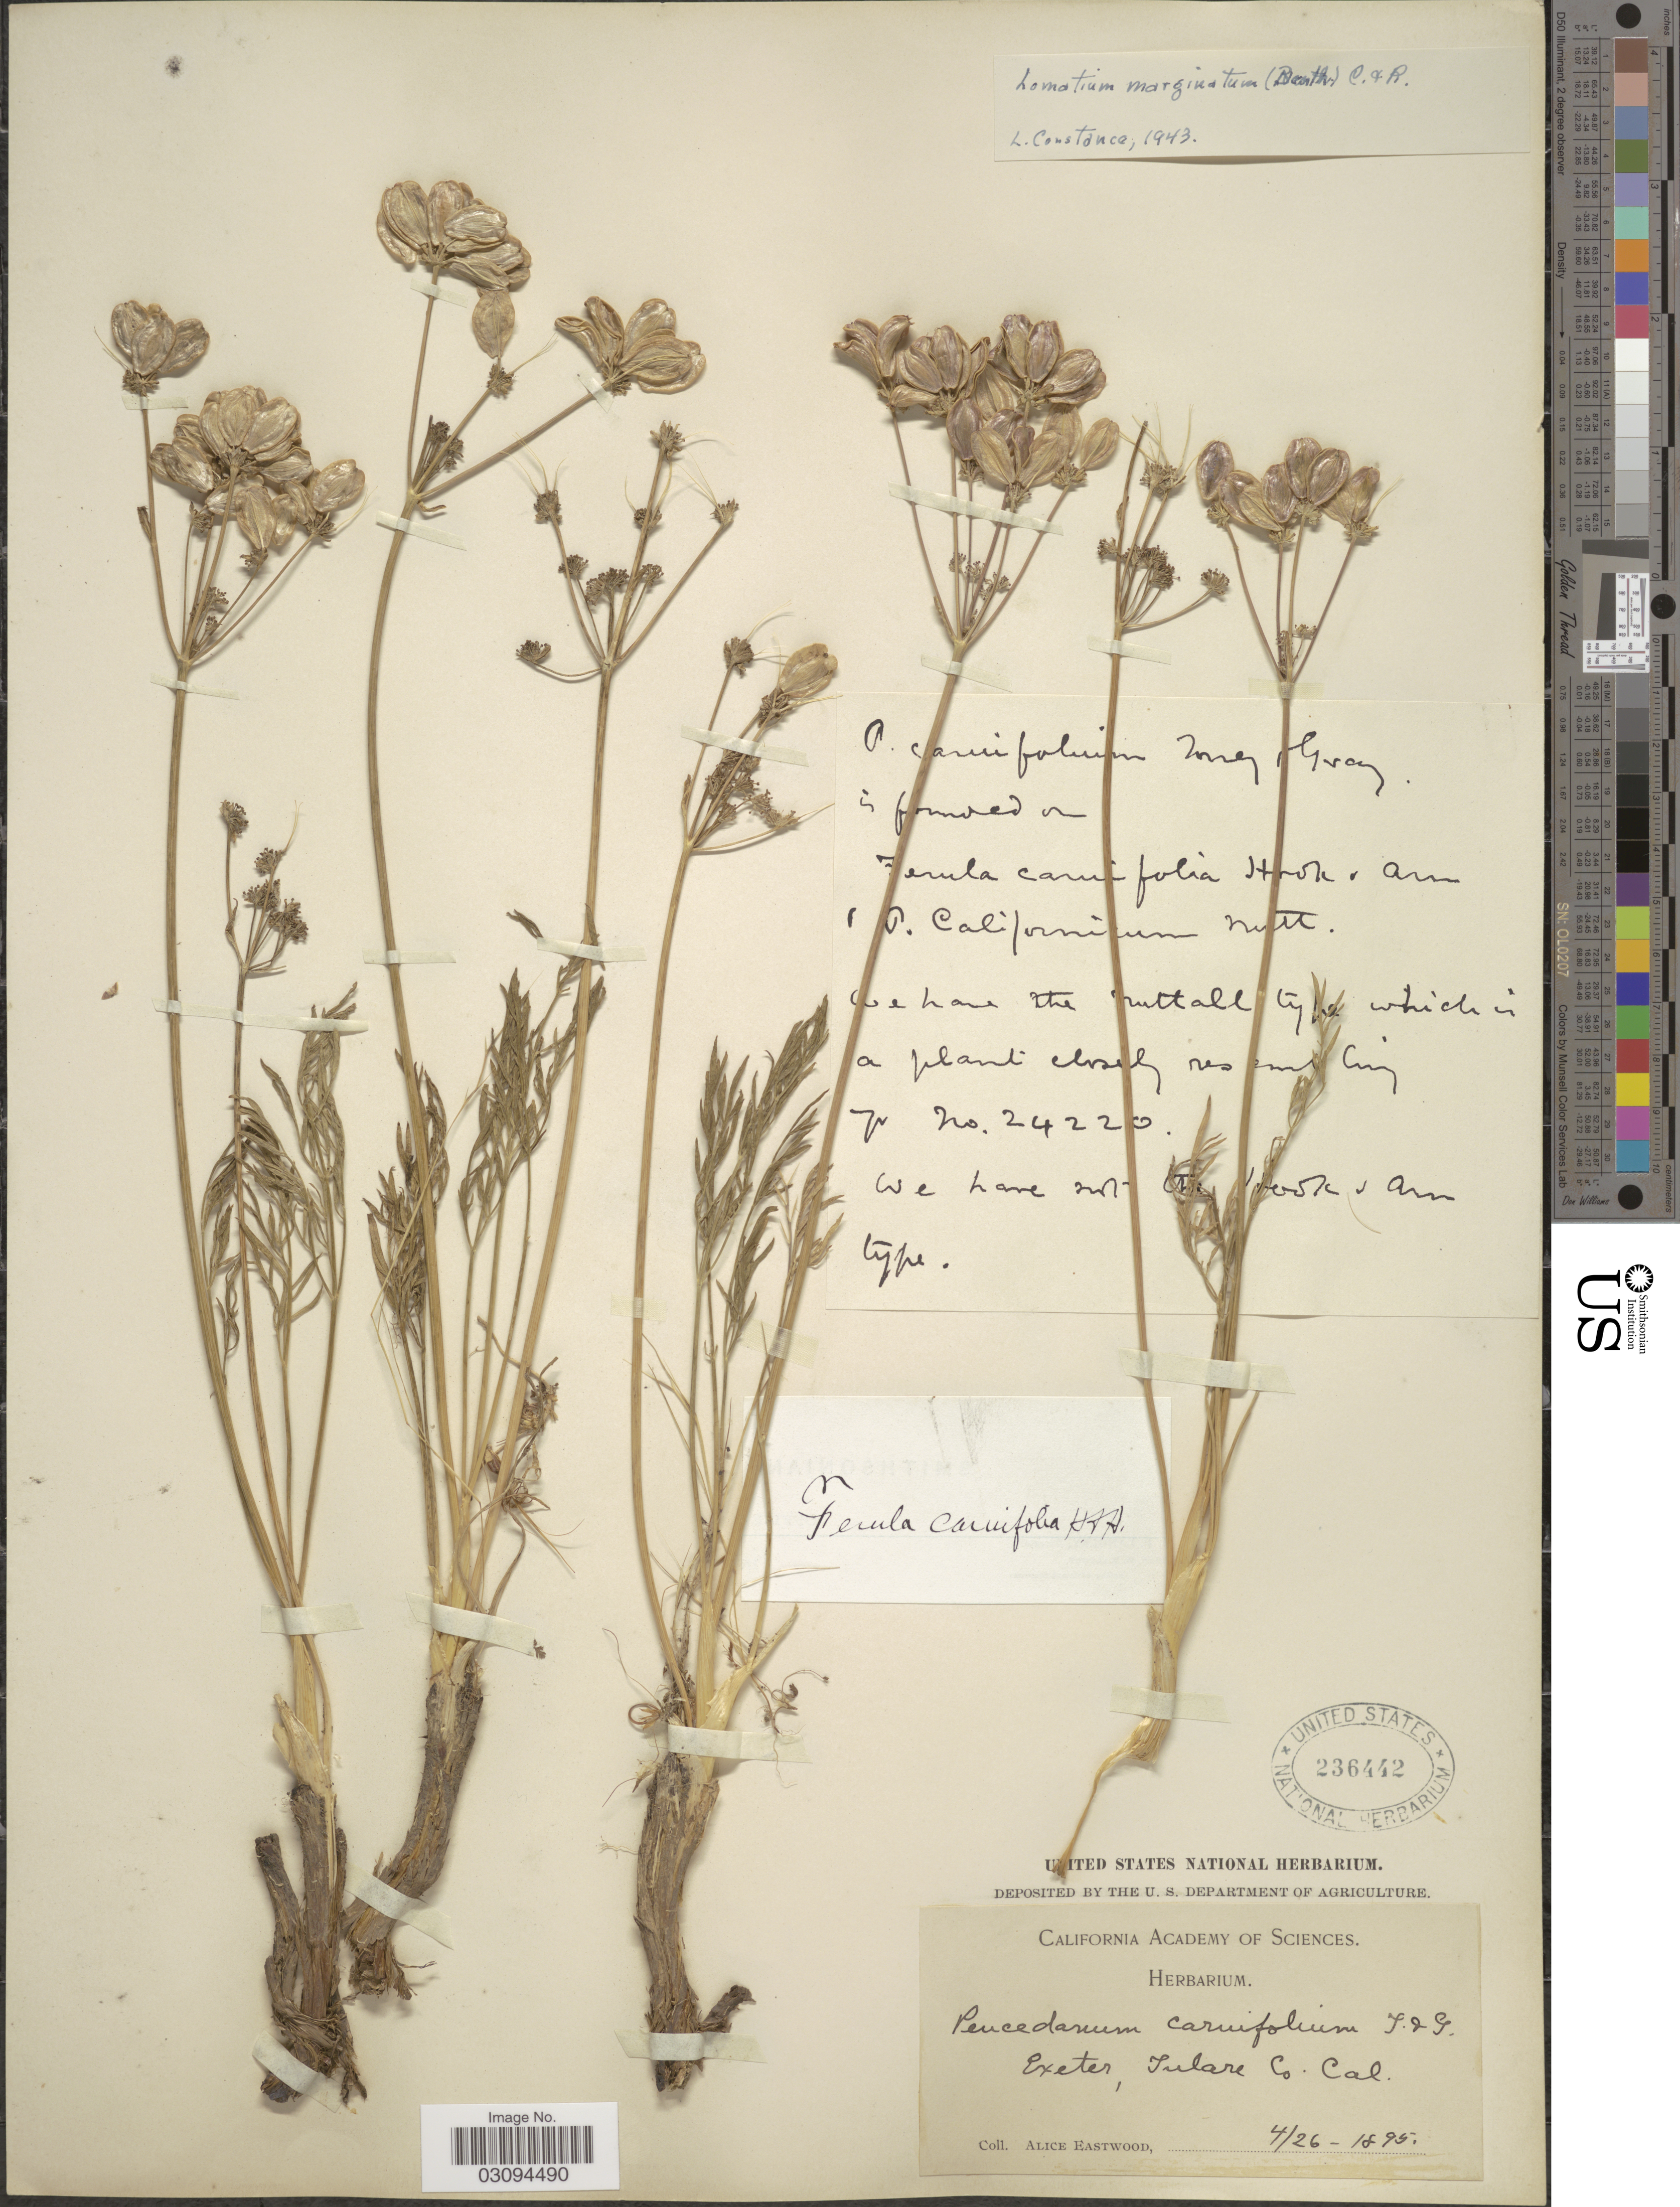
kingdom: Plantae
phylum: Tracheophyta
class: Magnoliopsida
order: Apiales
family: Apiaceae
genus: Lomatium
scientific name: Lomatium marginatum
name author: (Benth.) J.M. Coult. & Rose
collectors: A. Eastwood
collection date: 1895-04-26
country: United States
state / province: California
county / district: Tulare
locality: Exeter, Tulare Co. Cal.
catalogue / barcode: US 236442